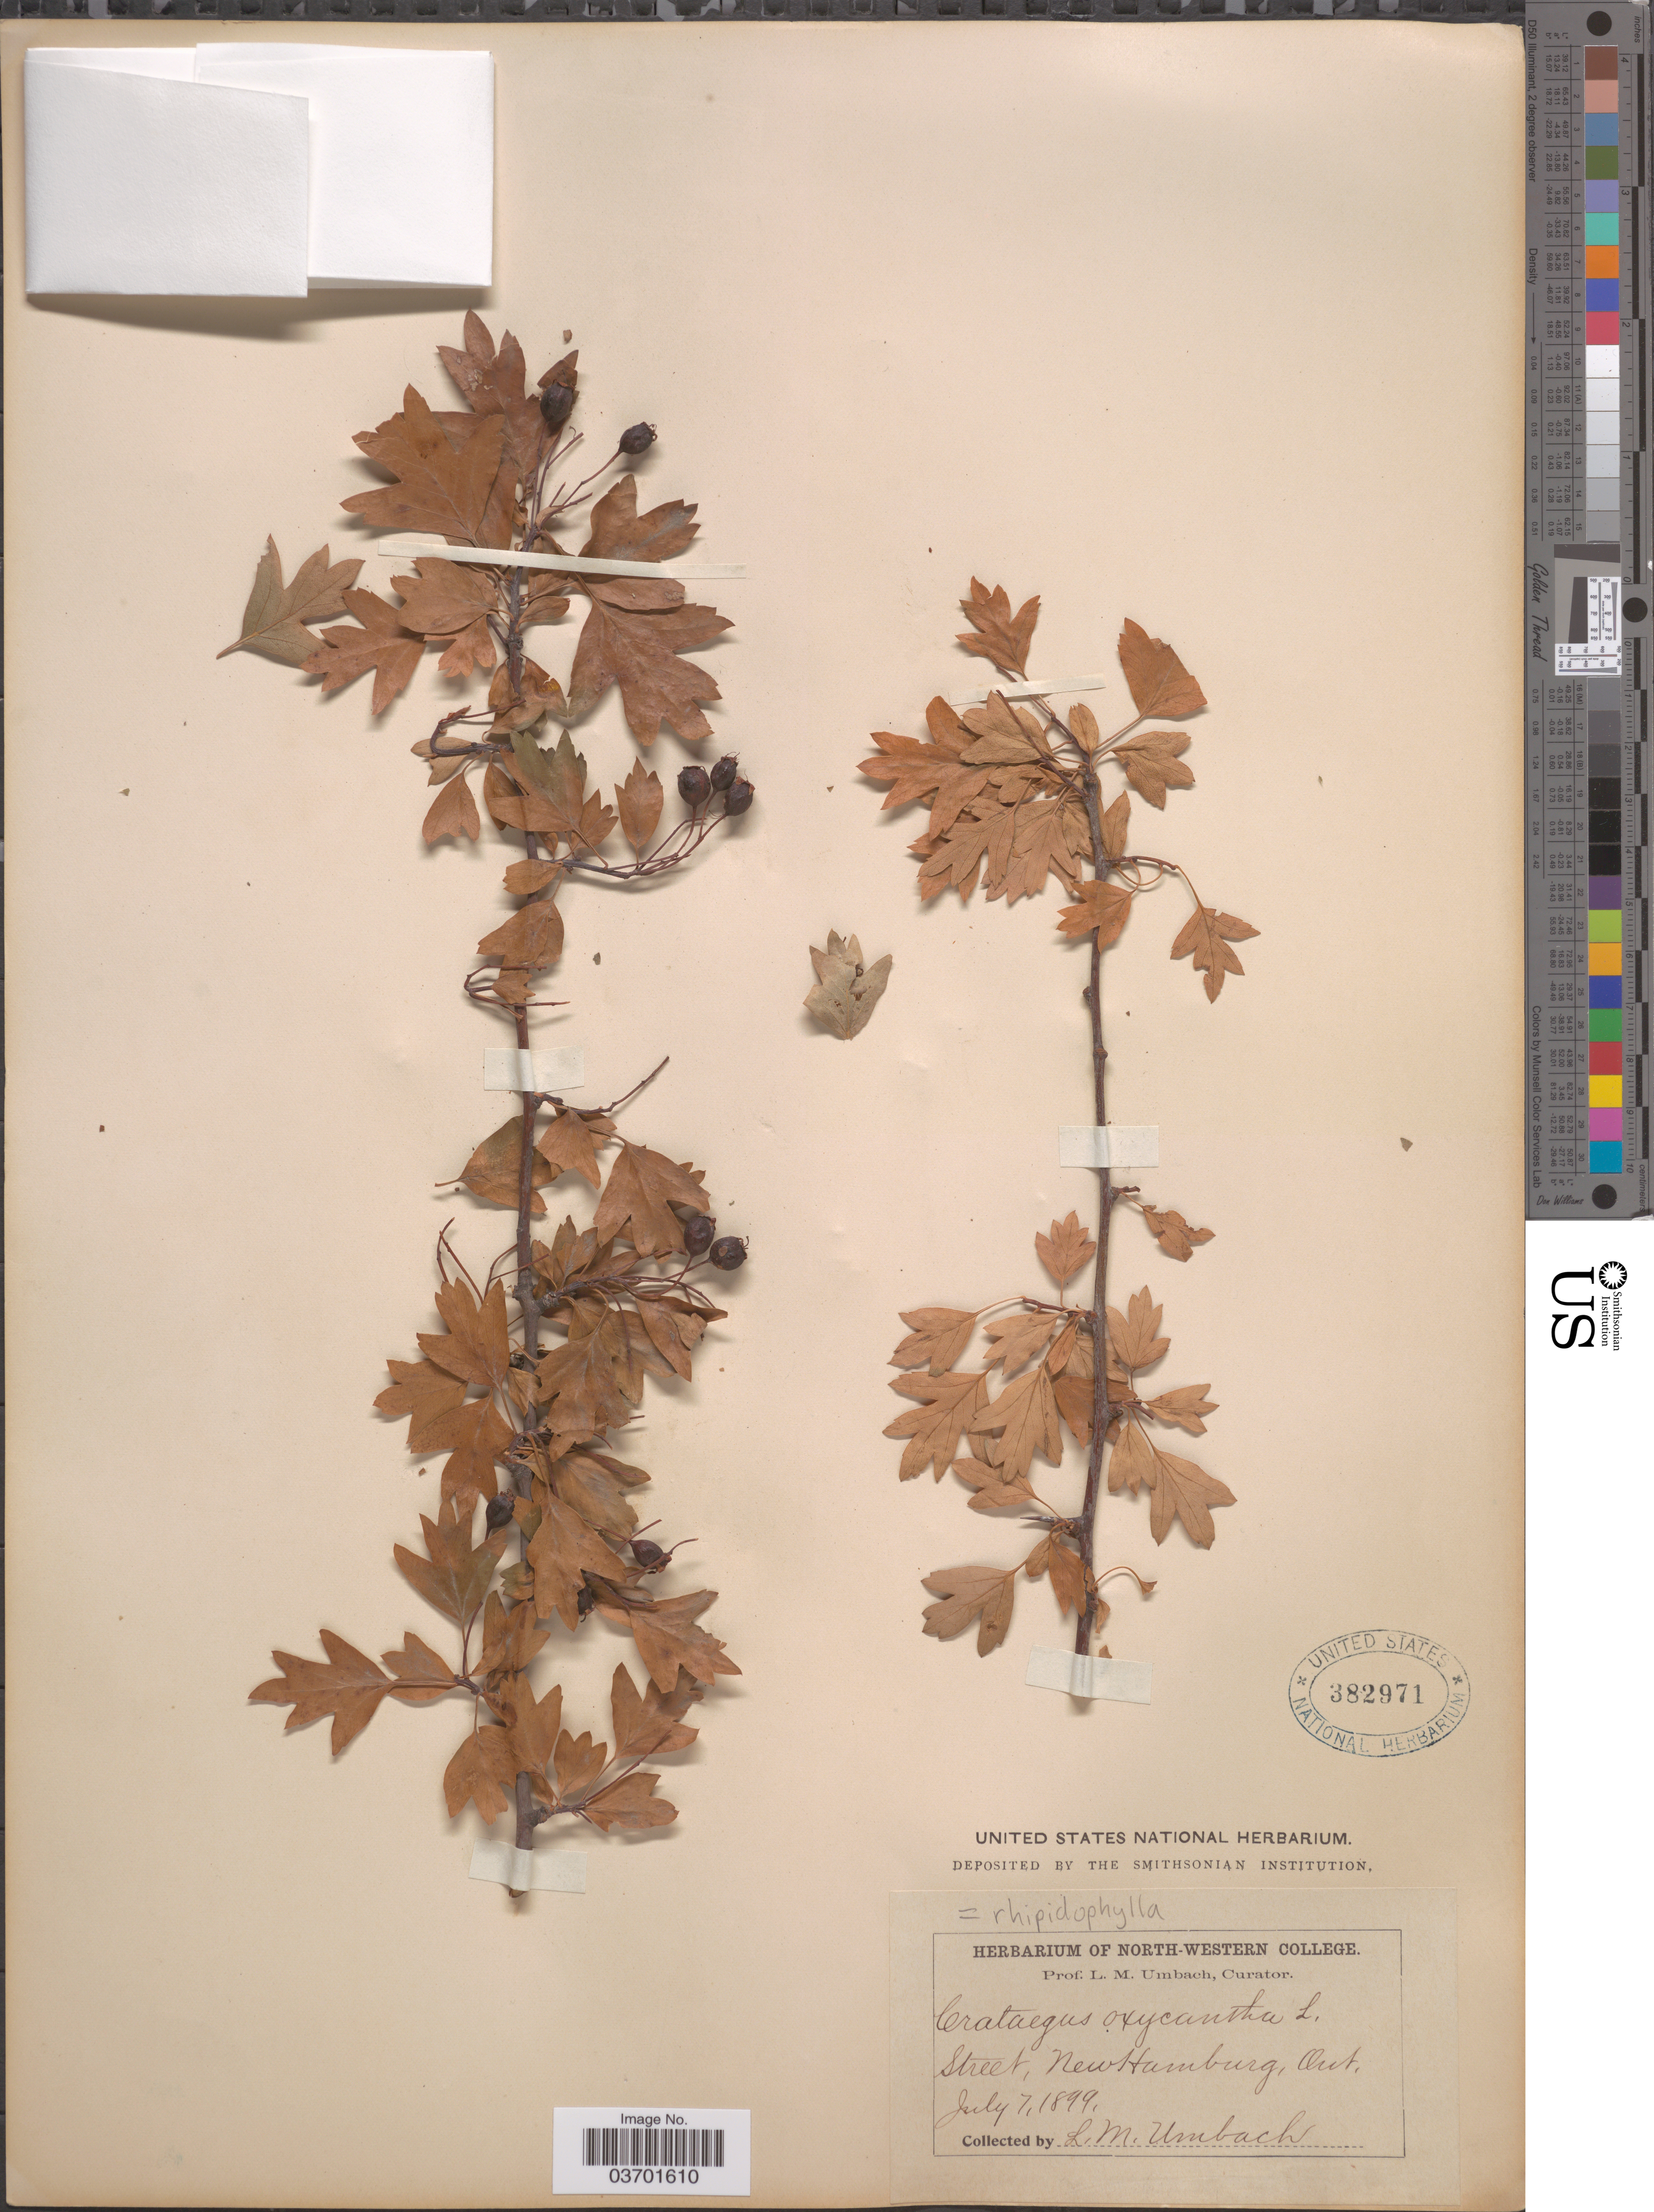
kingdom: Plantae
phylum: Tracheophyta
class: Magnoliopsida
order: Rosales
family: Rosaceae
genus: Crataegus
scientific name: Crataegus rhipidophylla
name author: Gand.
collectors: L. M. Umbach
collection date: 1899-07-07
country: Canada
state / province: Ontario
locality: Street, New Hamburg.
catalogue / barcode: US 382971